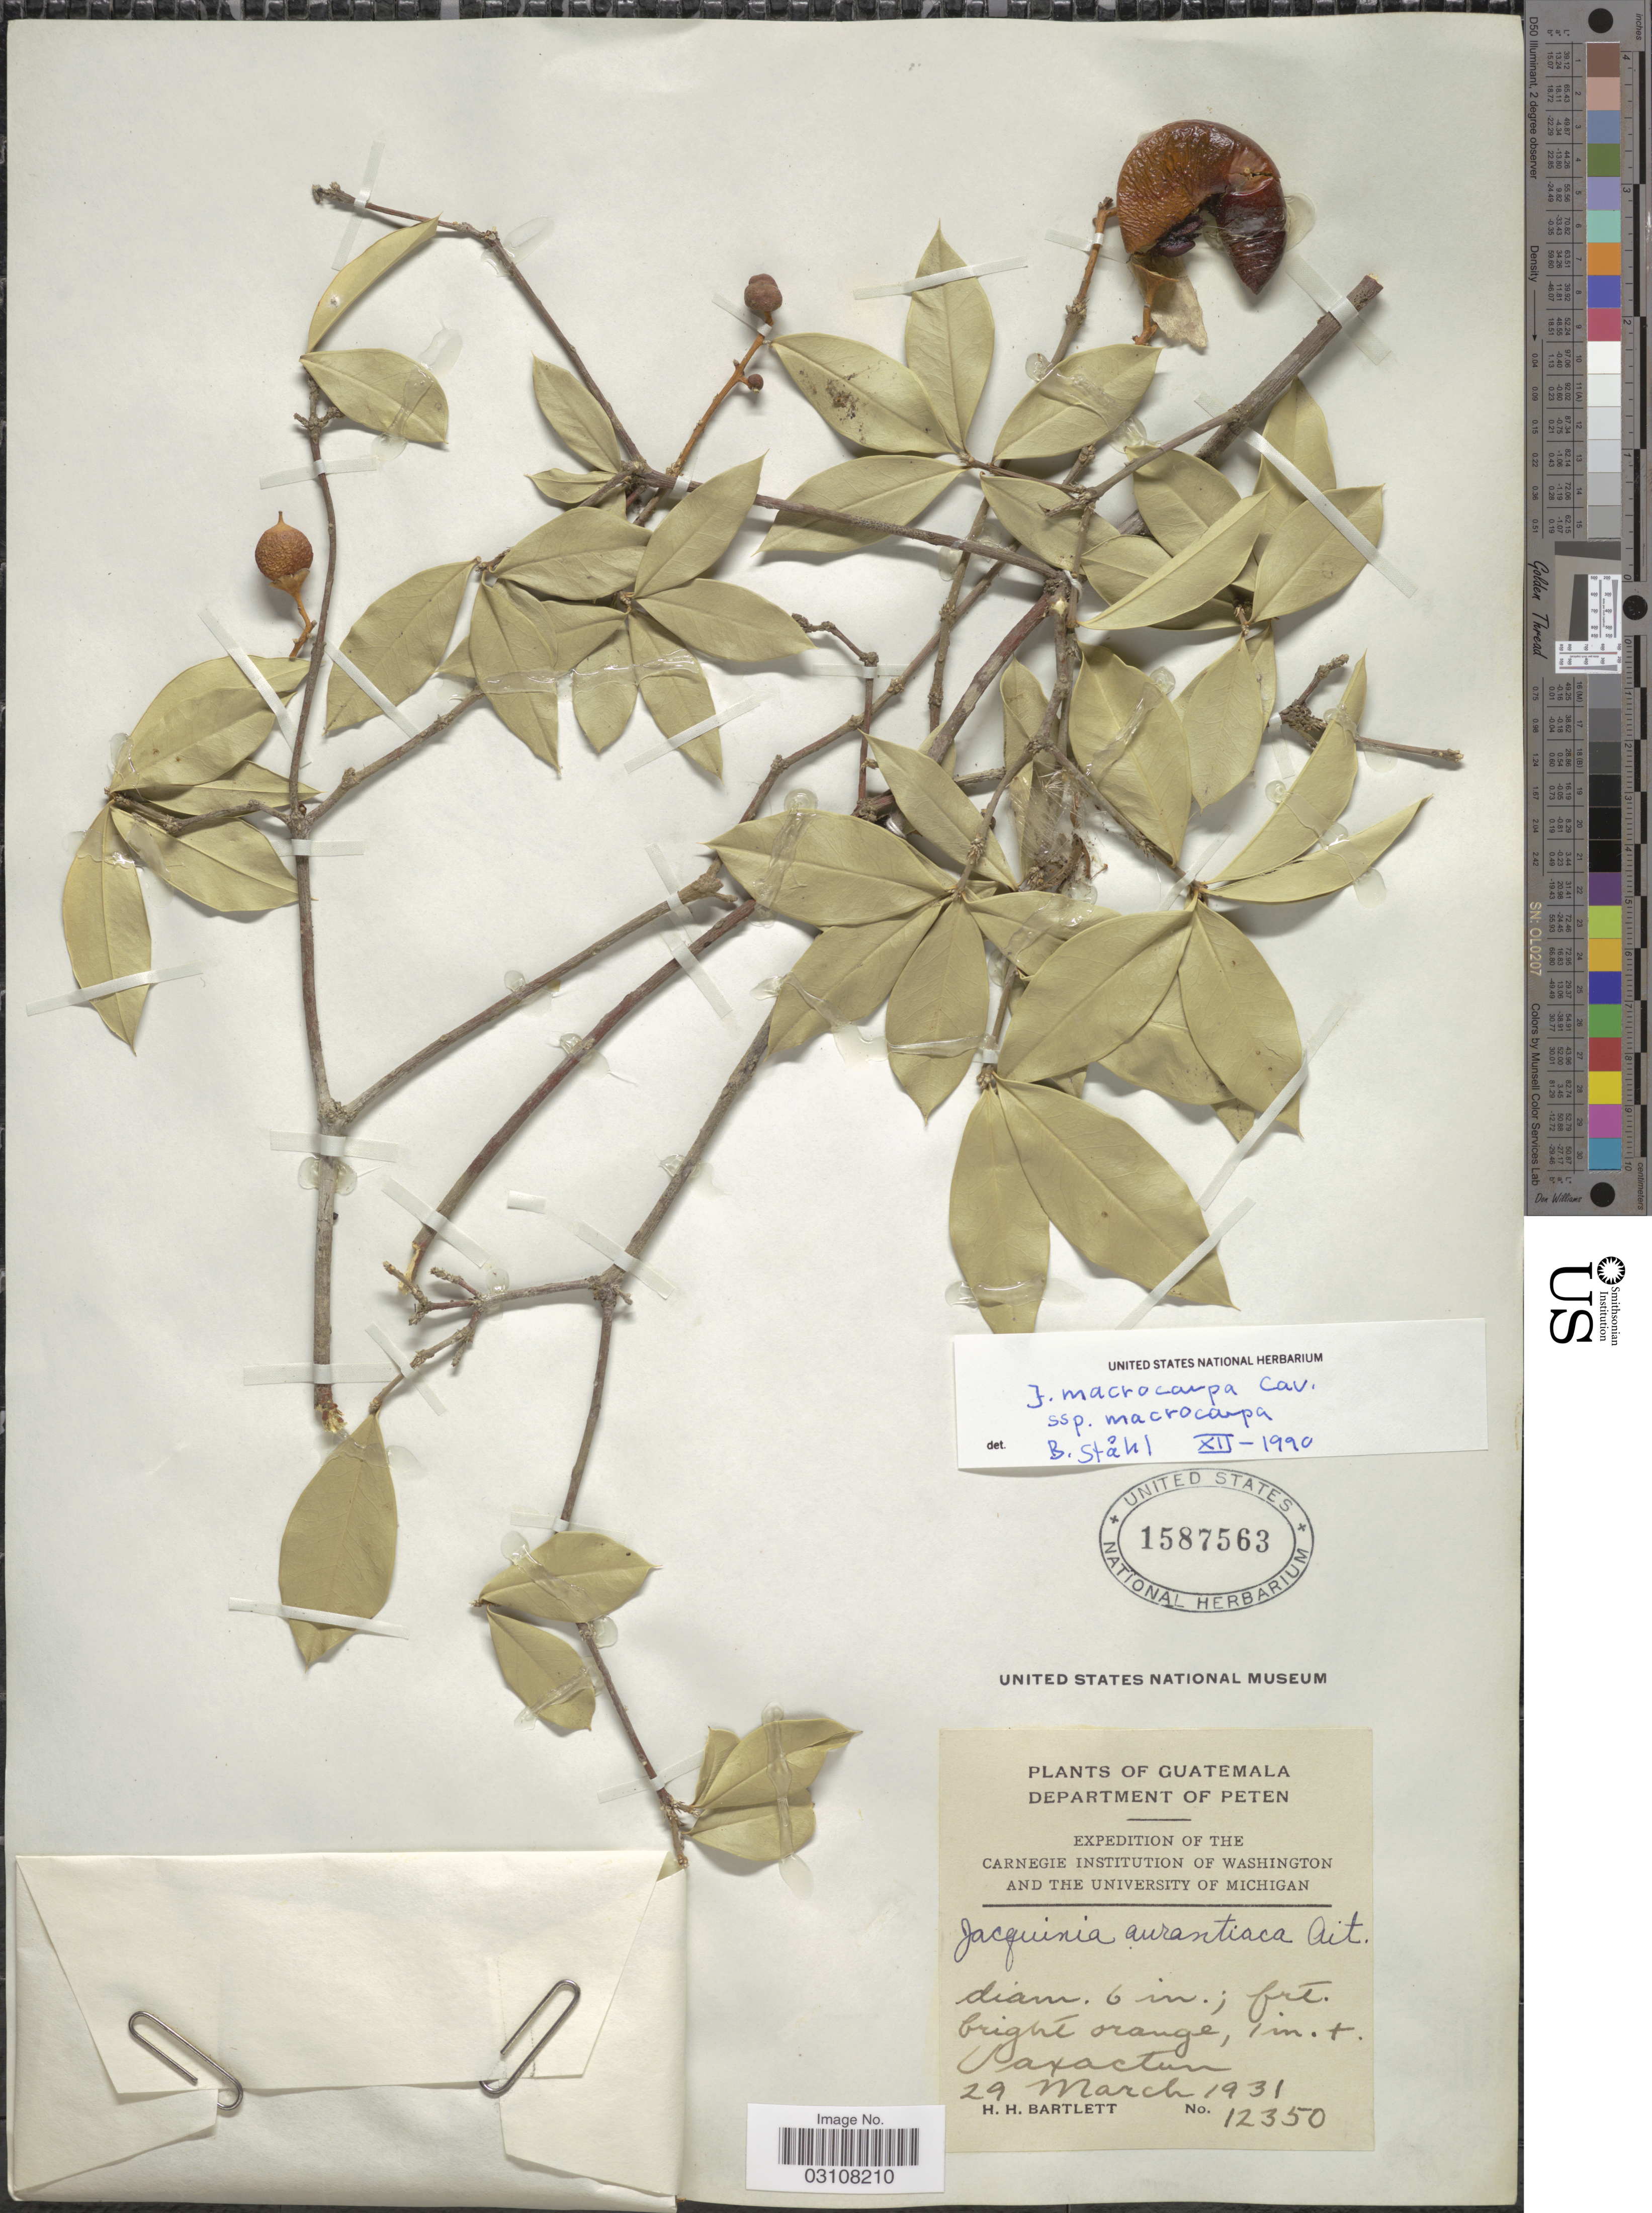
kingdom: Plantae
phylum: Tracheophyta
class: Magnoliopsida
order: Ericales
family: Primulaceae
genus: Jacquinia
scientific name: Jacquinia macrocarpa subsp. macrocarpa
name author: Cav.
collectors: H. H. Bartlett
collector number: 12350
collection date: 1931-03-29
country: Guatemala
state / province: El Petén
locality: Department of Peten, Uaxactun.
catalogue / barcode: US 1587563